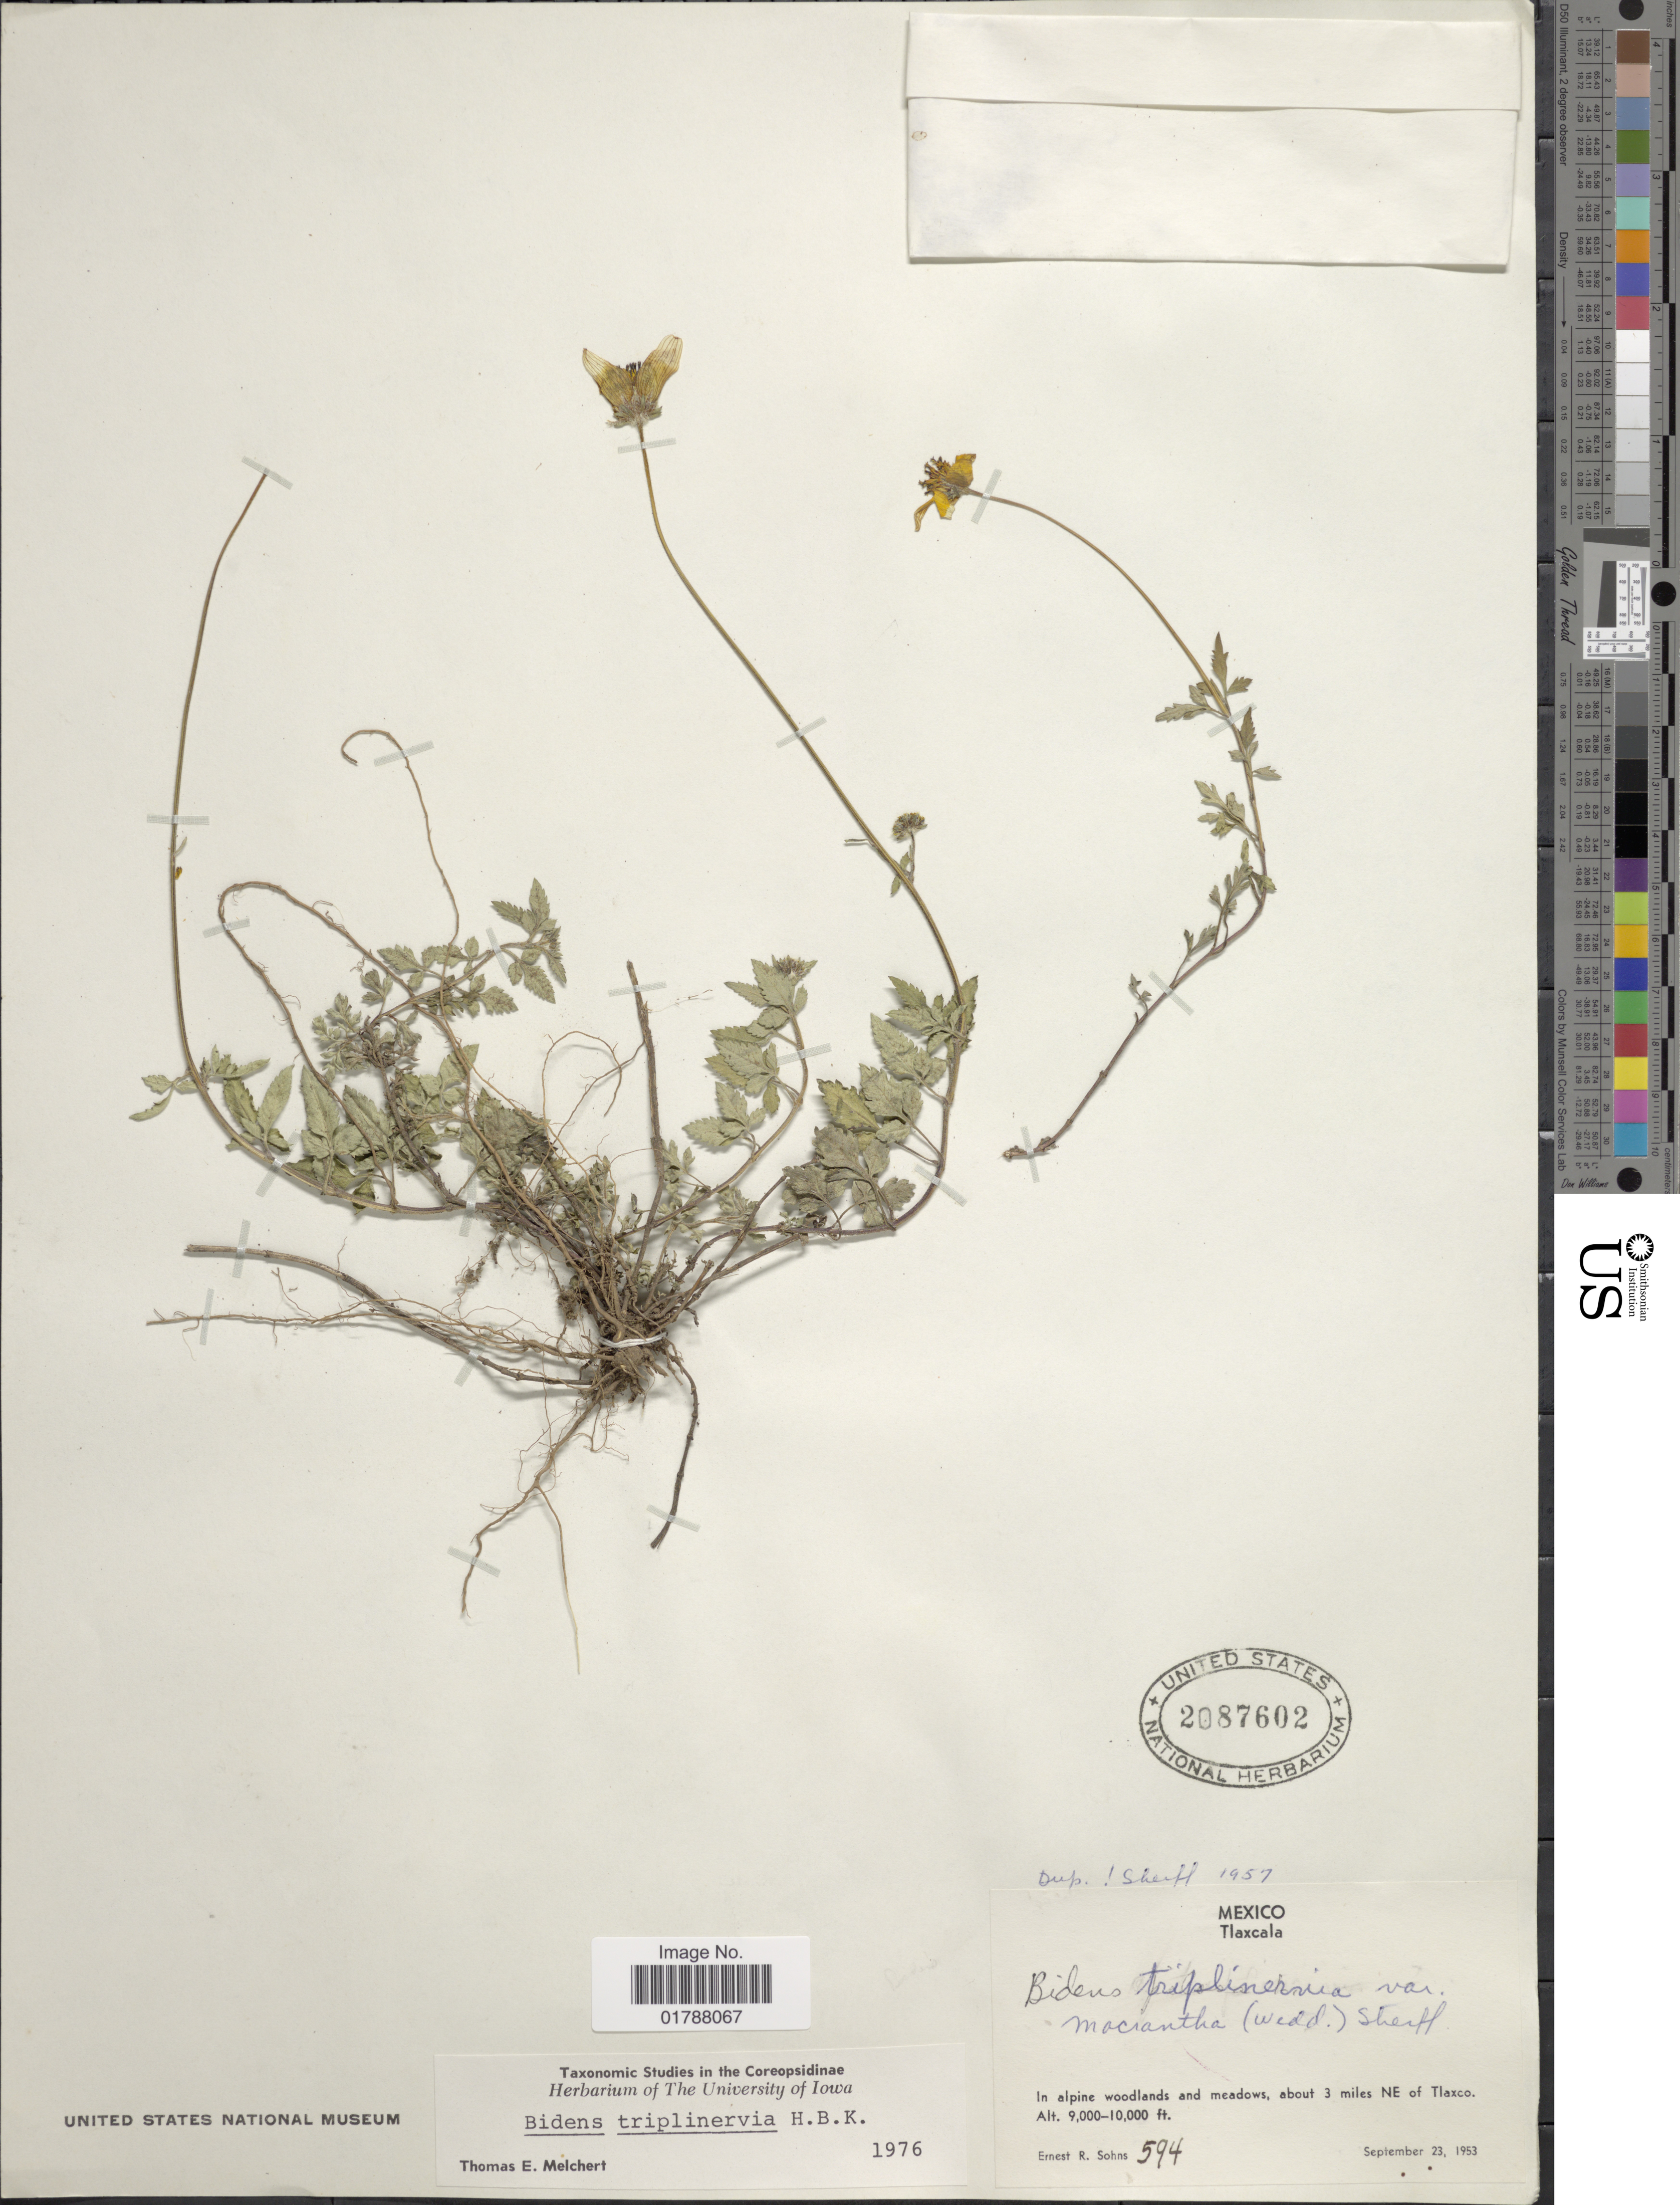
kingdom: Plantae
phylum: Tracheophyta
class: Magnoliopsida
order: Asterales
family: Asteraceae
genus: Bidens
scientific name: Bidens triplinervia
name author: Kunth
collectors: E. R. Sohns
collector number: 594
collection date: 1953-09-23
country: Mexico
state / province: Tlaxcala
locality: In alpine woodlands and meadows, about 3 miles NE of Tlaxco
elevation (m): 2743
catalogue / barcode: US 2087602